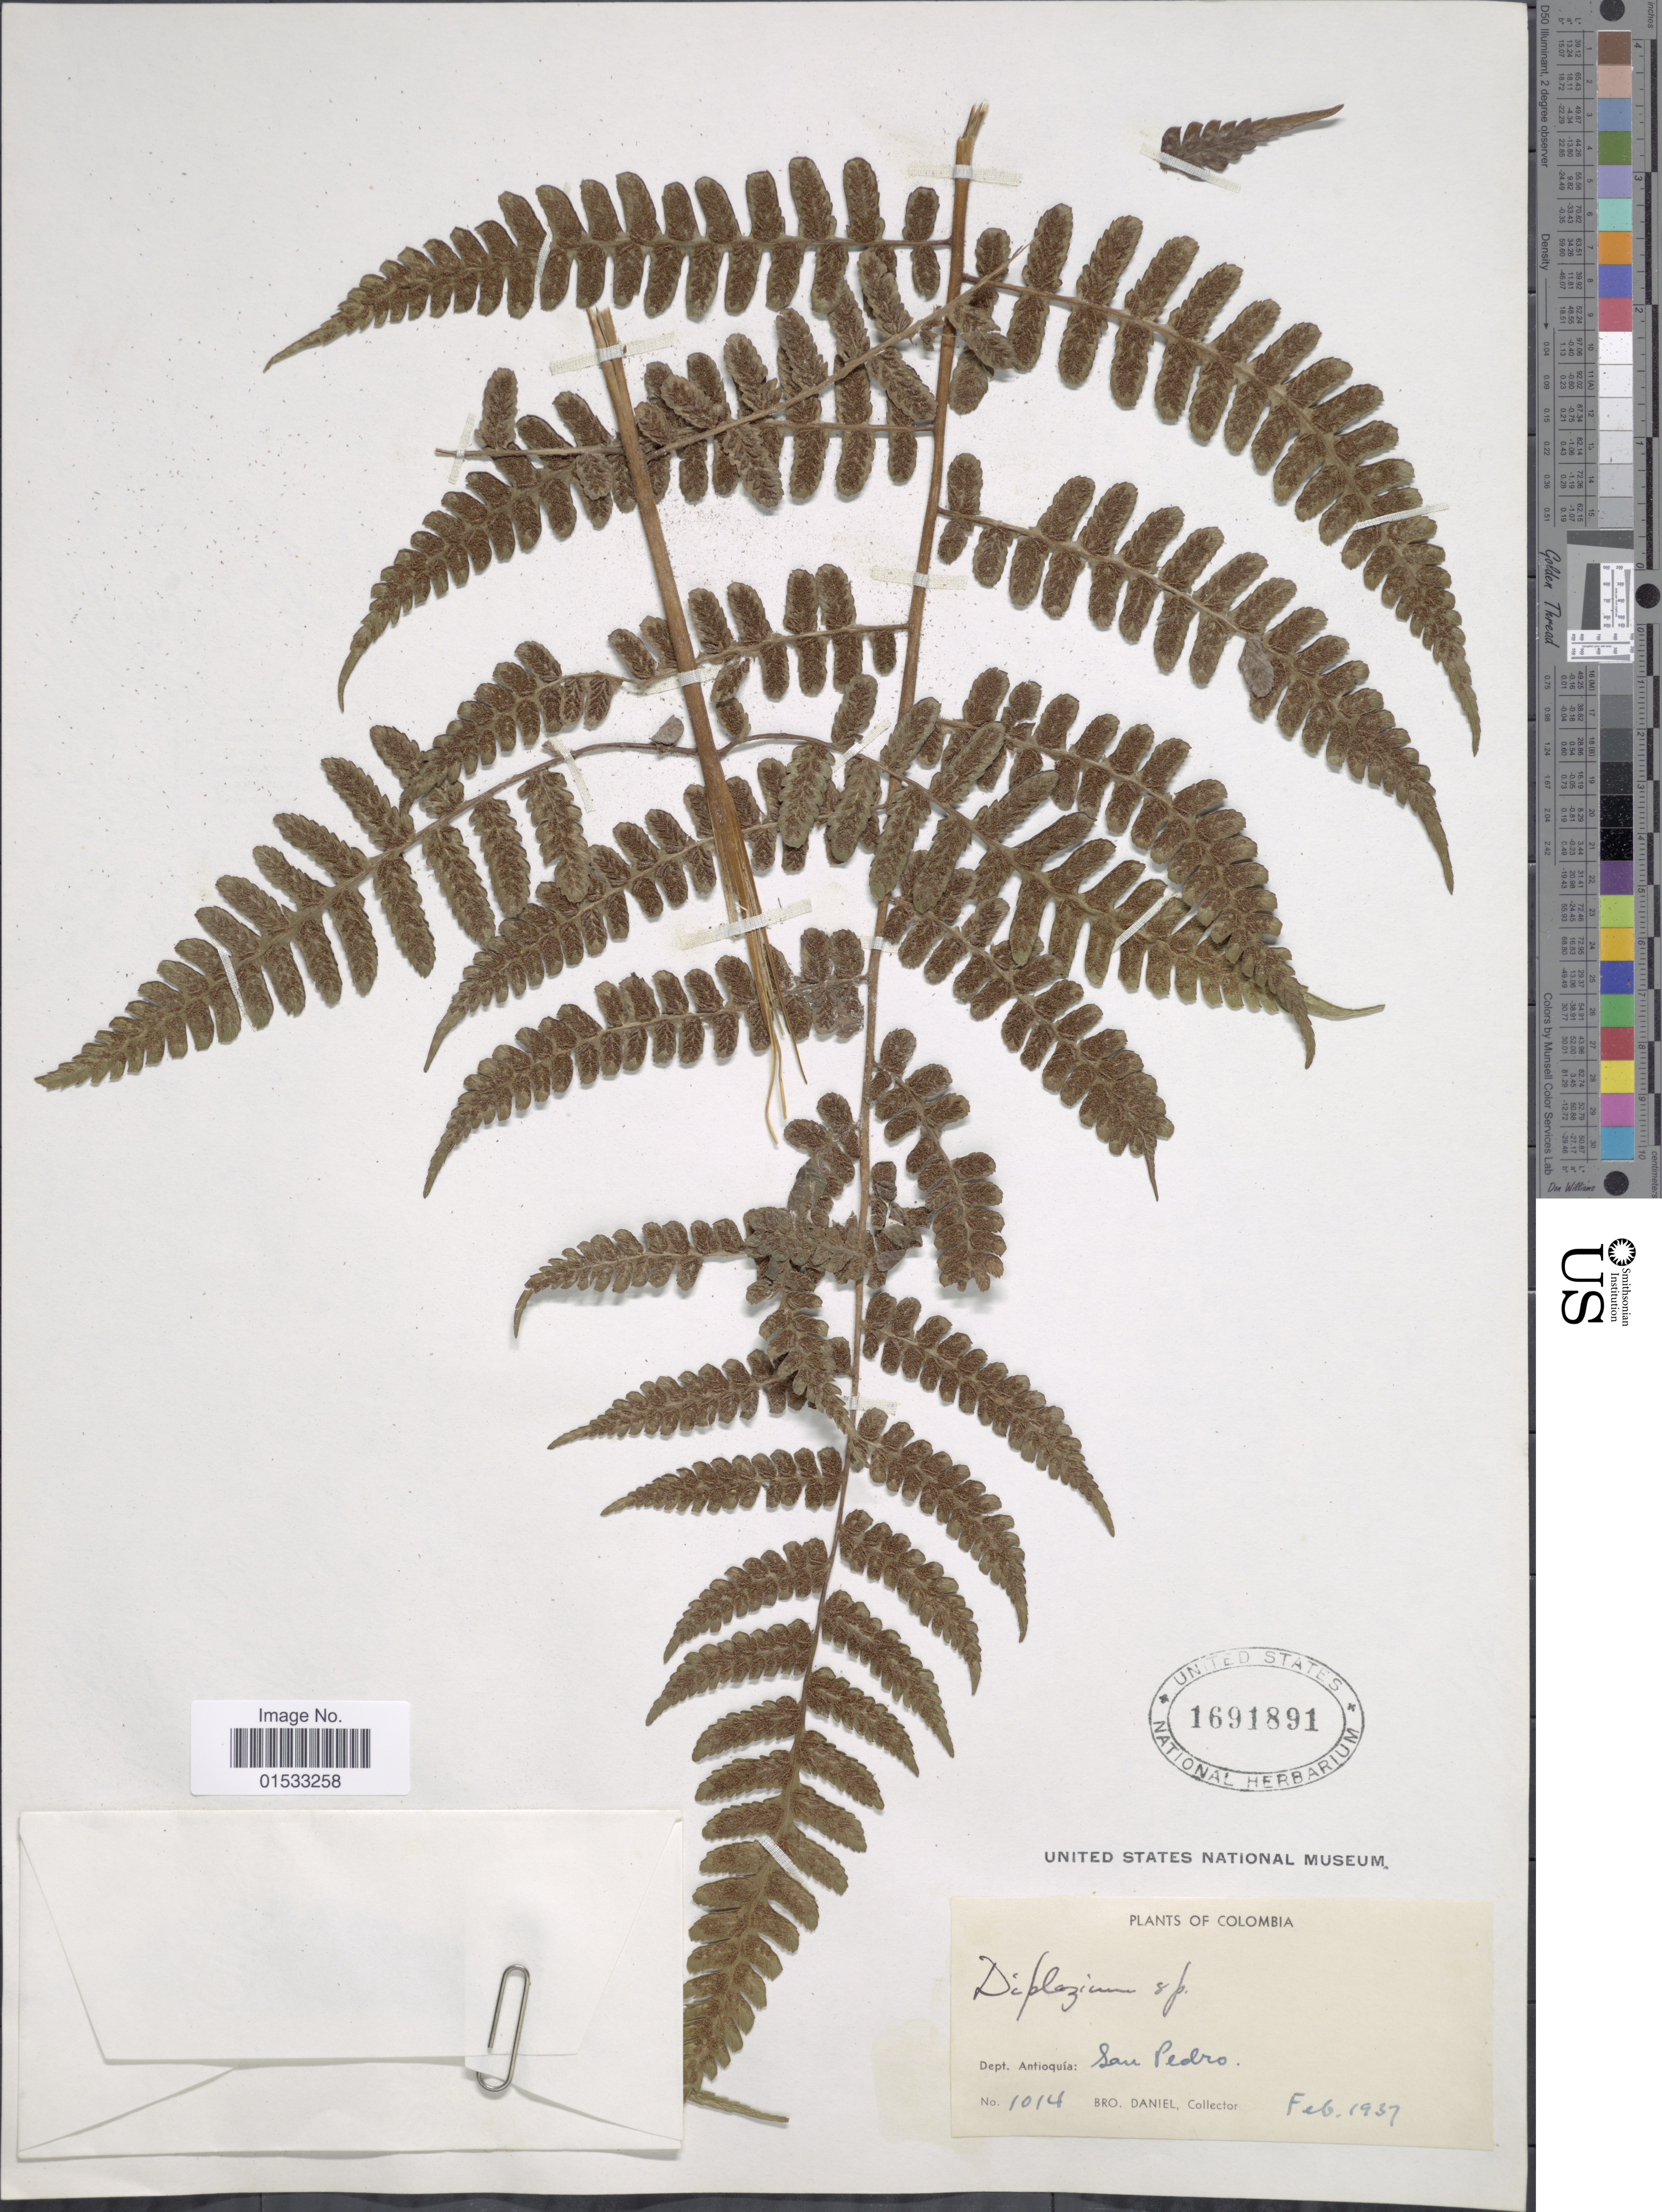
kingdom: Plantae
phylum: Tracheophyta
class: Polypodiopsida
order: Polypodiales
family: Athyriaceae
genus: Diplazium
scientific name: Diplazium sp.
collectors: Bro. Daniel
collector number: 1014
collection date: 1937-02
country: Colombia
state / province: Antioquia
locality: Colombia, San Pedro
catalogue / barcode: US 1691891